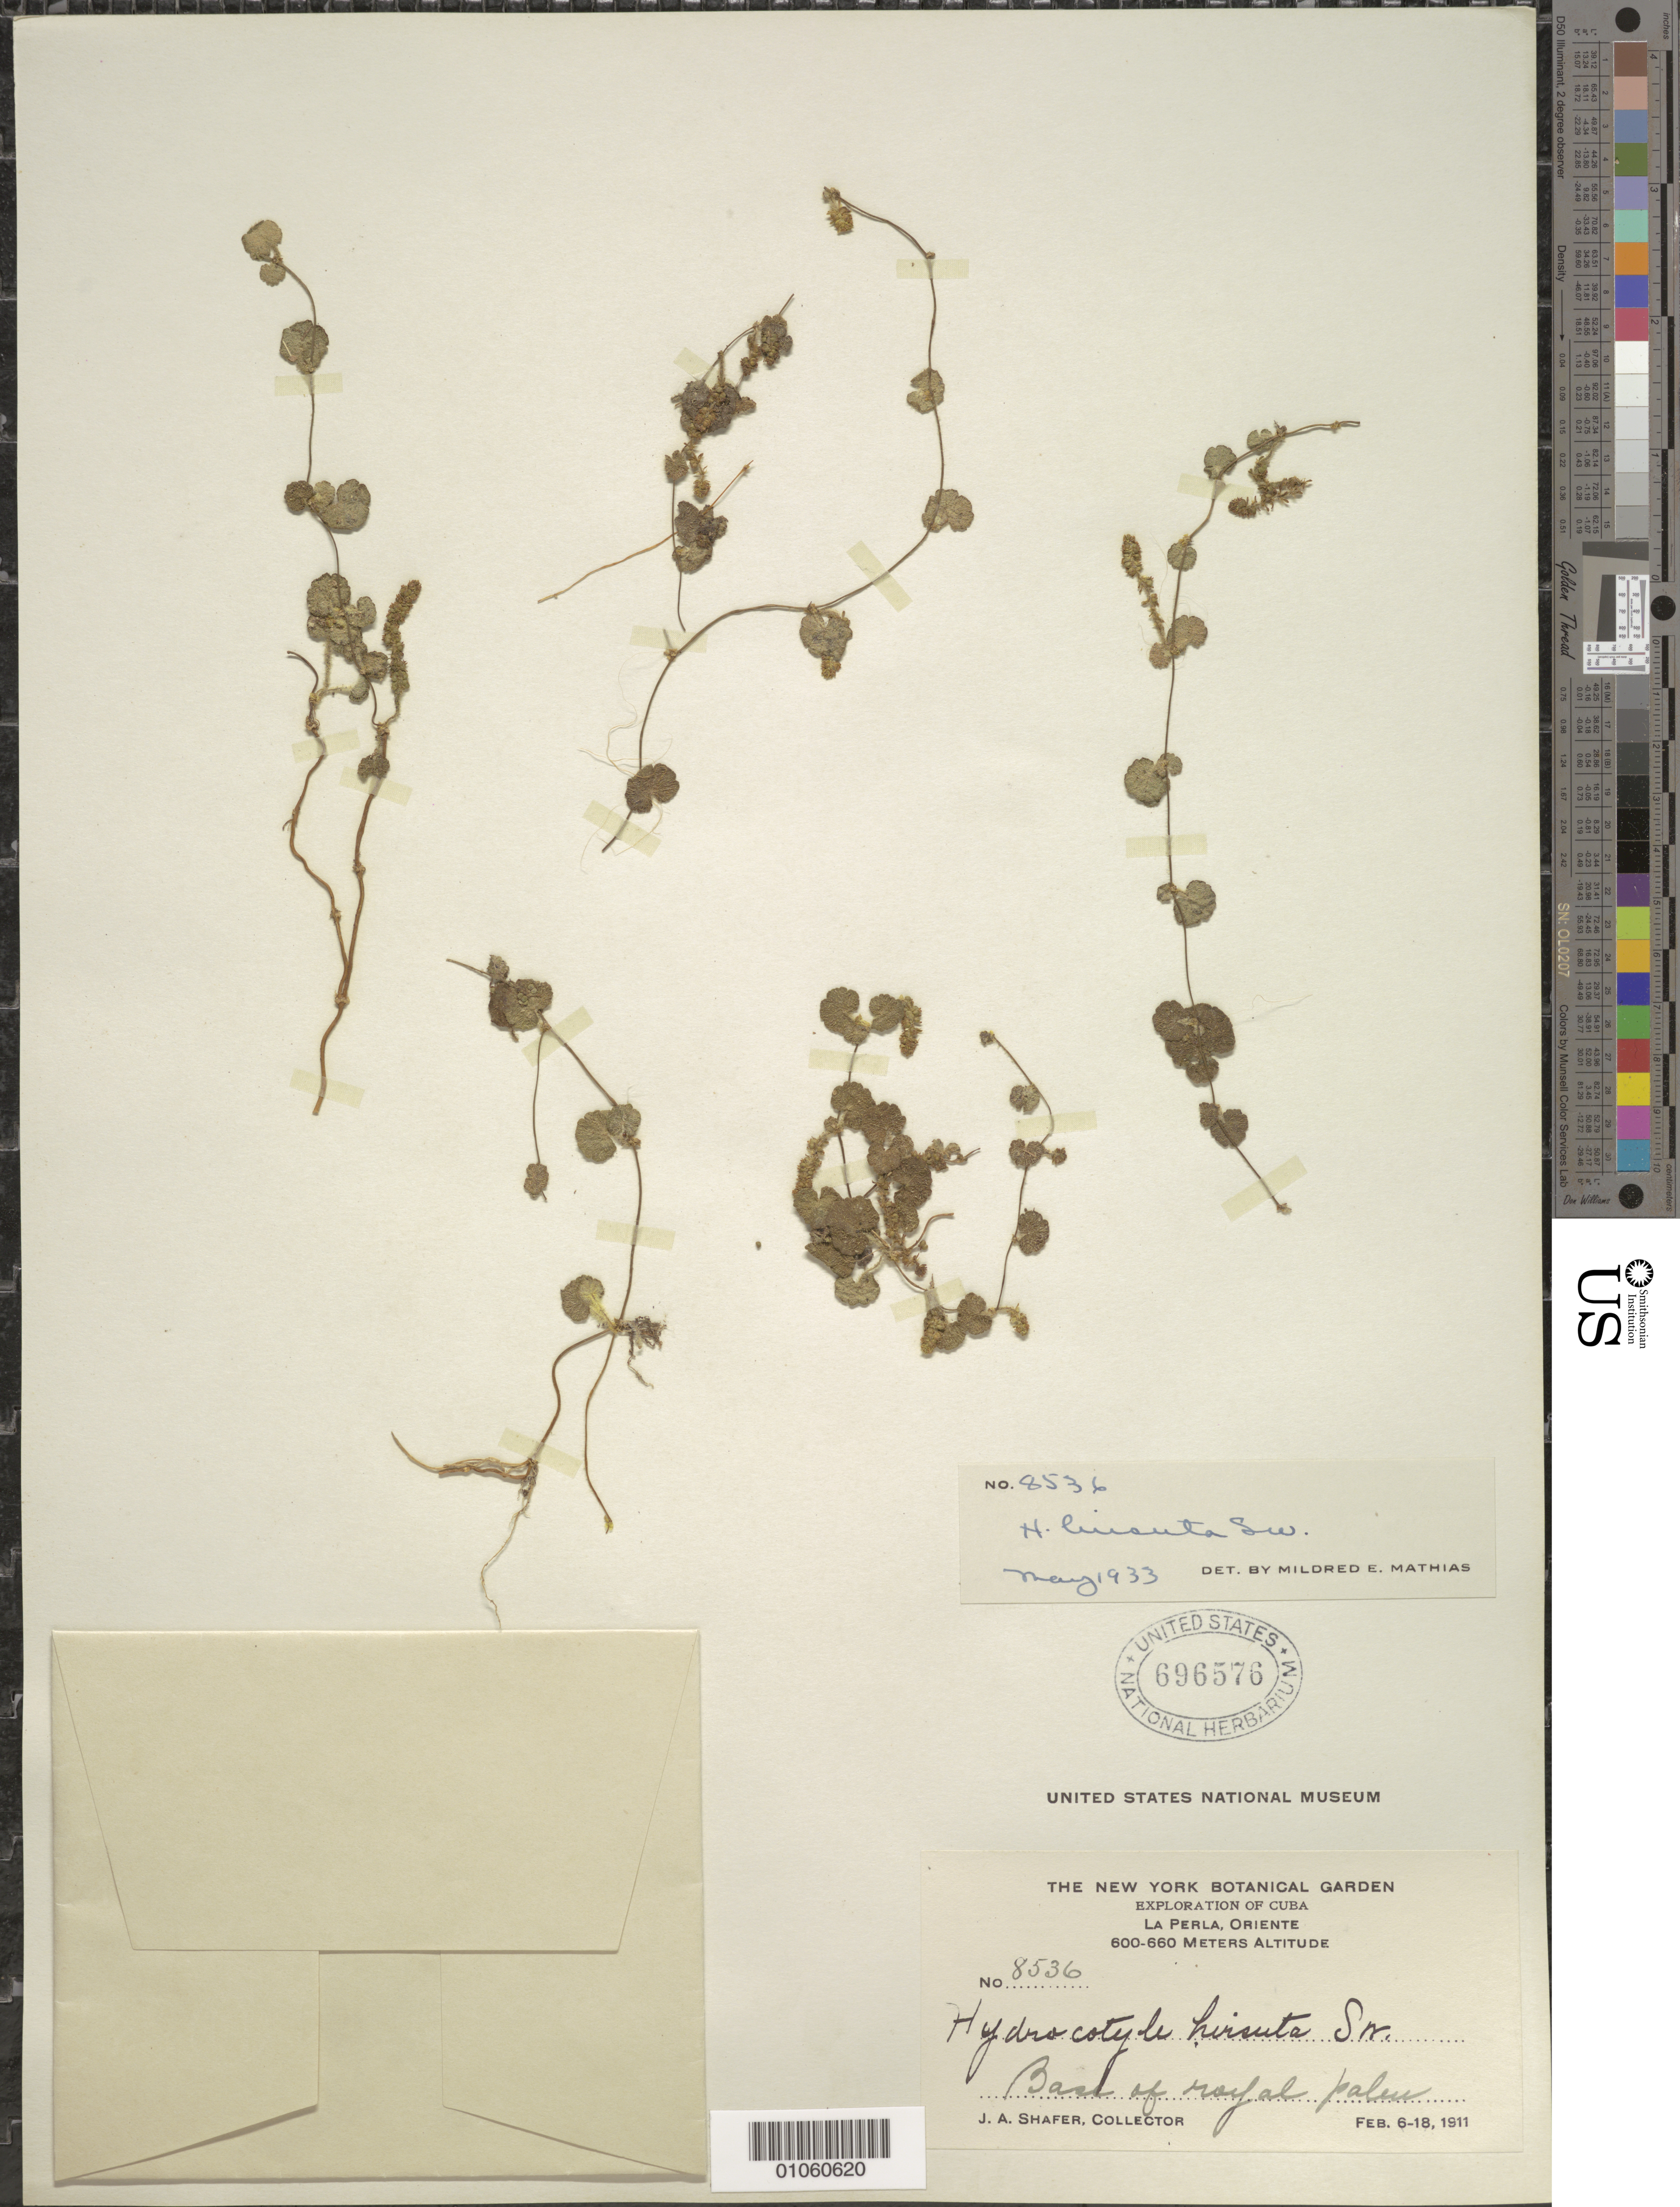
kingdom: Plantae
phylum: Tracheophyta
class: Magnoliopsida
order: Apiales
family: Araliaceae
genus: Hydrocotyle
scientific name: Hydrocotyle hirsuta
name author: Sw.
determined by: Mathias, M. E.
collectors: J. A. Shafer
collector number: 8536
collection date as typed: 06 Feb 1911 to 18 Feb 1911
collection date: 1911-02-06/1911-02-19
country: Cuba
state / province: Oriente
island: Cuba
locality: La Perla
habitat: Bank of royal palm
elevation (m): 600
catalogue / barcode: US 696576